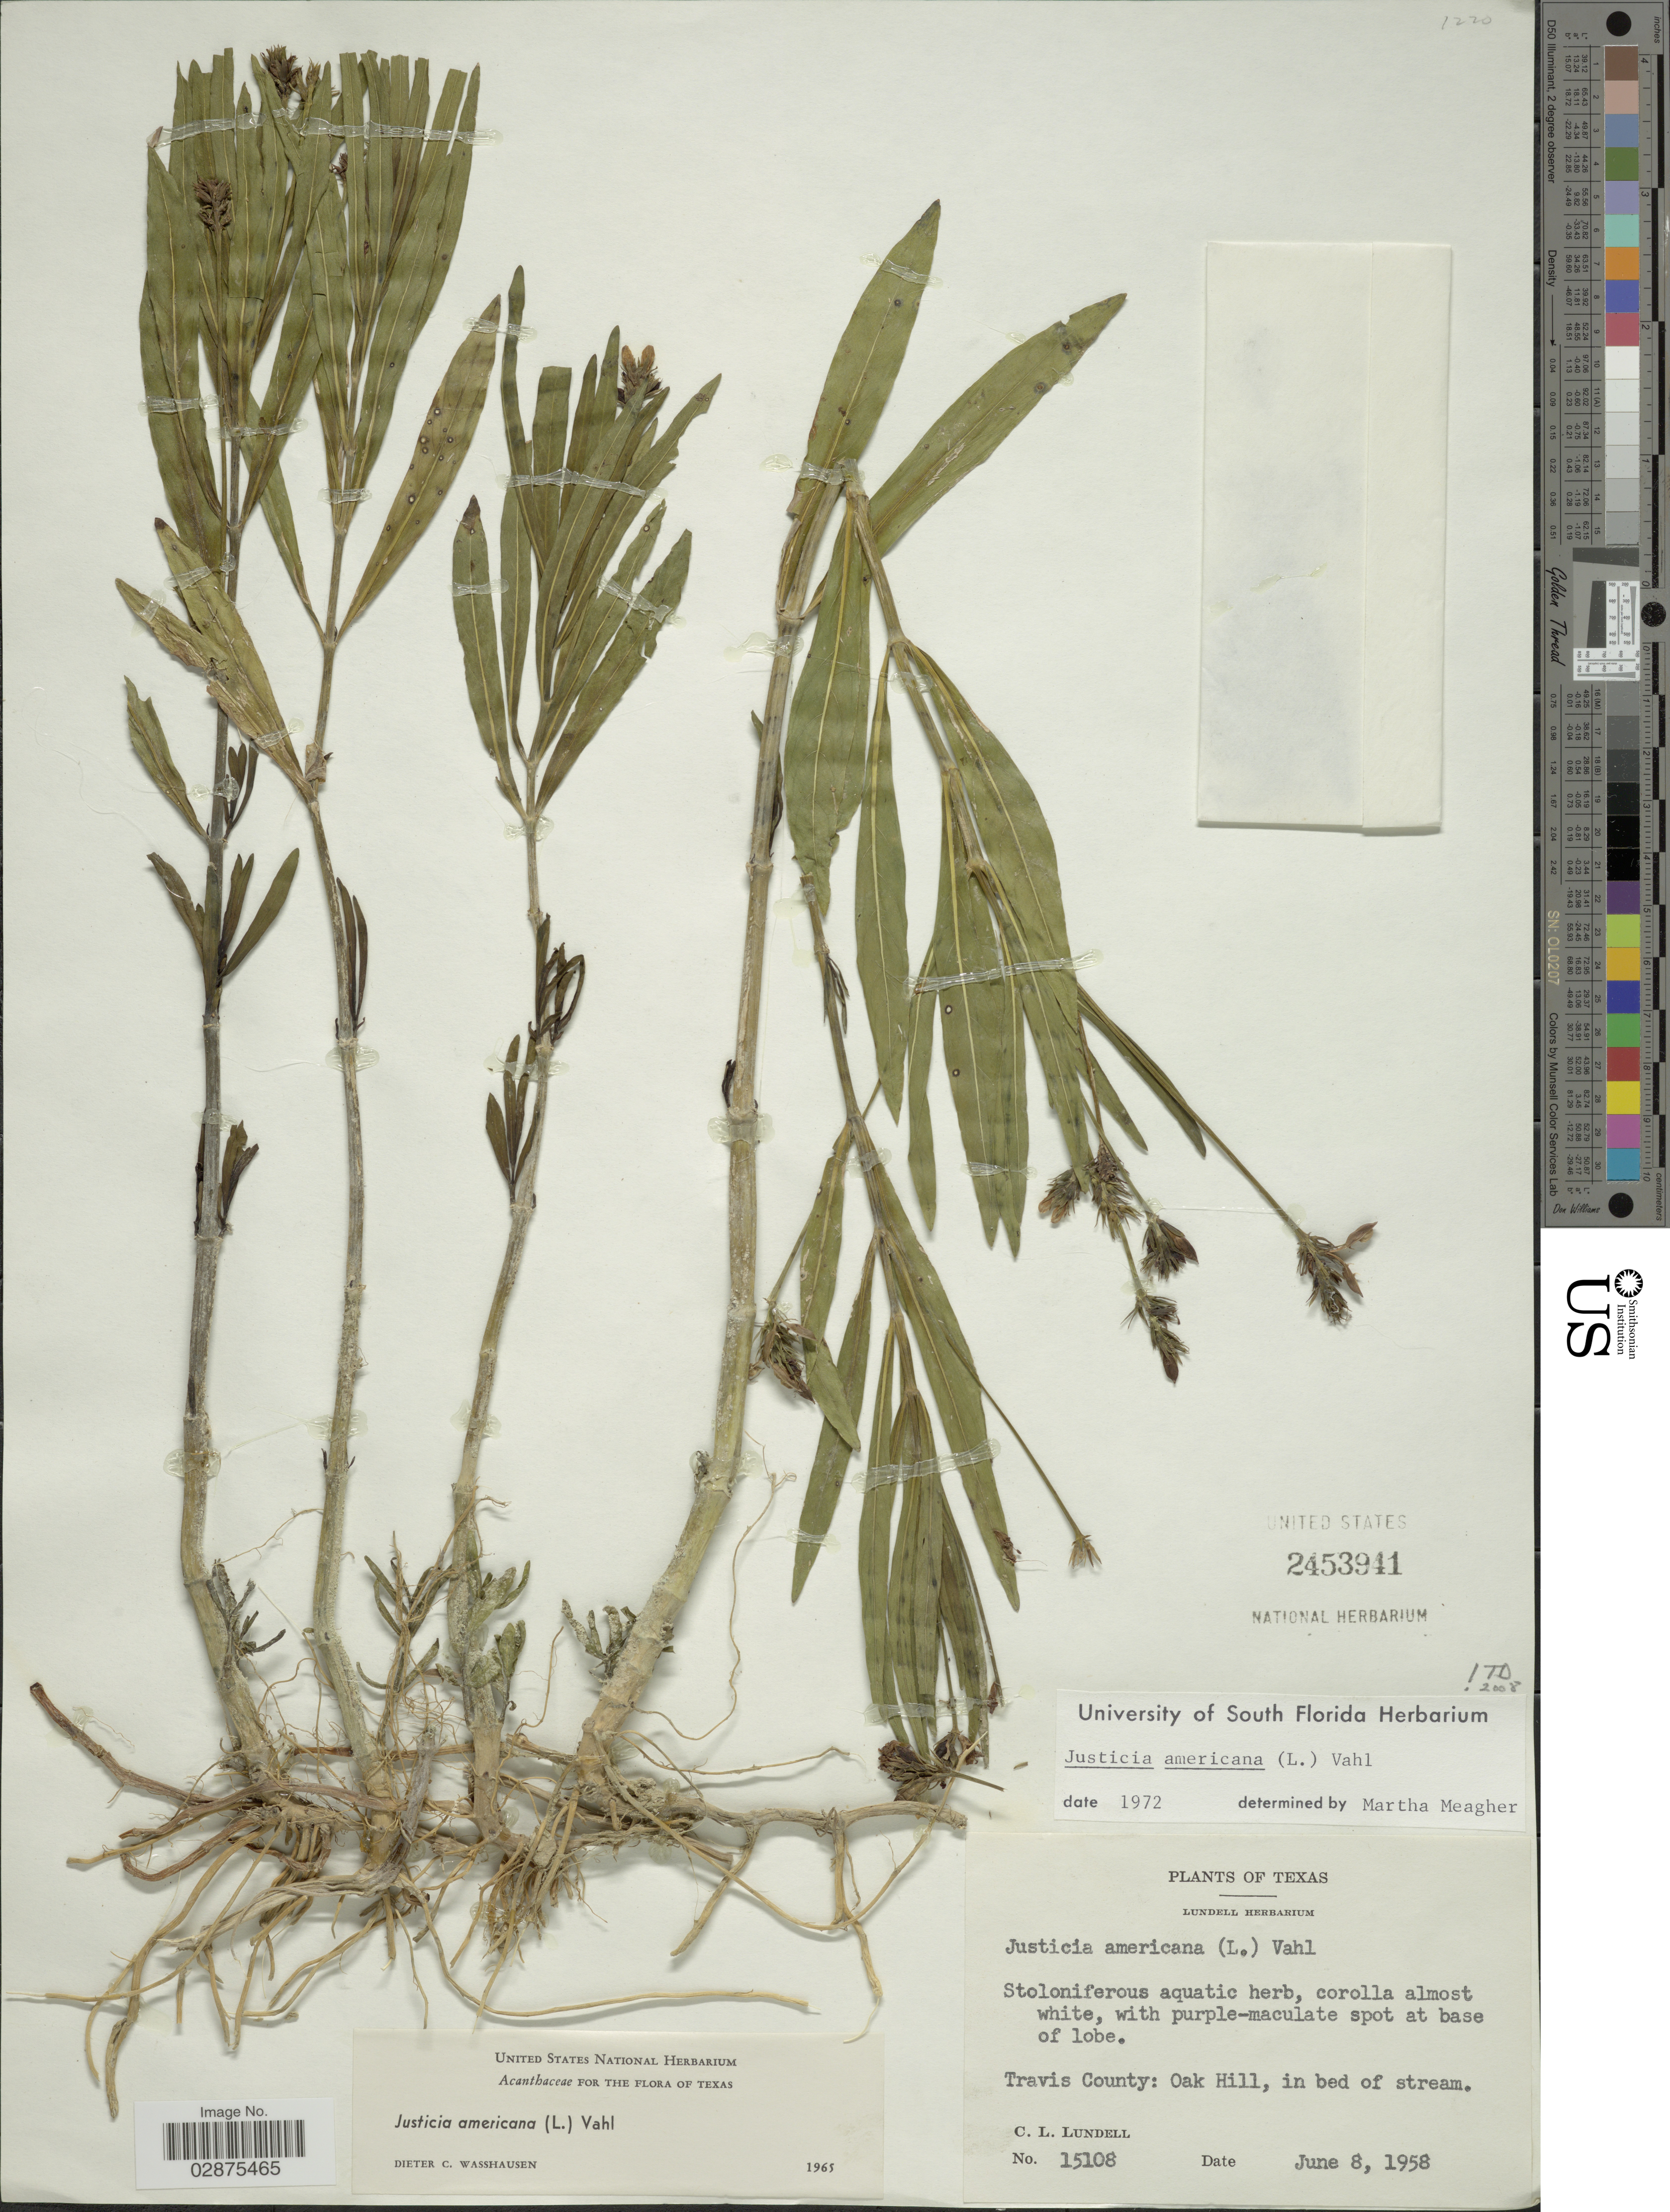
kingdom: Plantae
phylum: Tracheophyta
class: Magnoliopsida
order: Lamiales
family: Acanthaceae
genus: Justicia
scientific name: Justicia americana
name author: (L.) Vahl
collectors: C. L. Lundell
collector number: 15108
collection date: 1958-06-08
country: United States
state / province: Texas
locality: Travis County: Oak Hill, in bed of stream.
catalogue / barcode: US 2453941